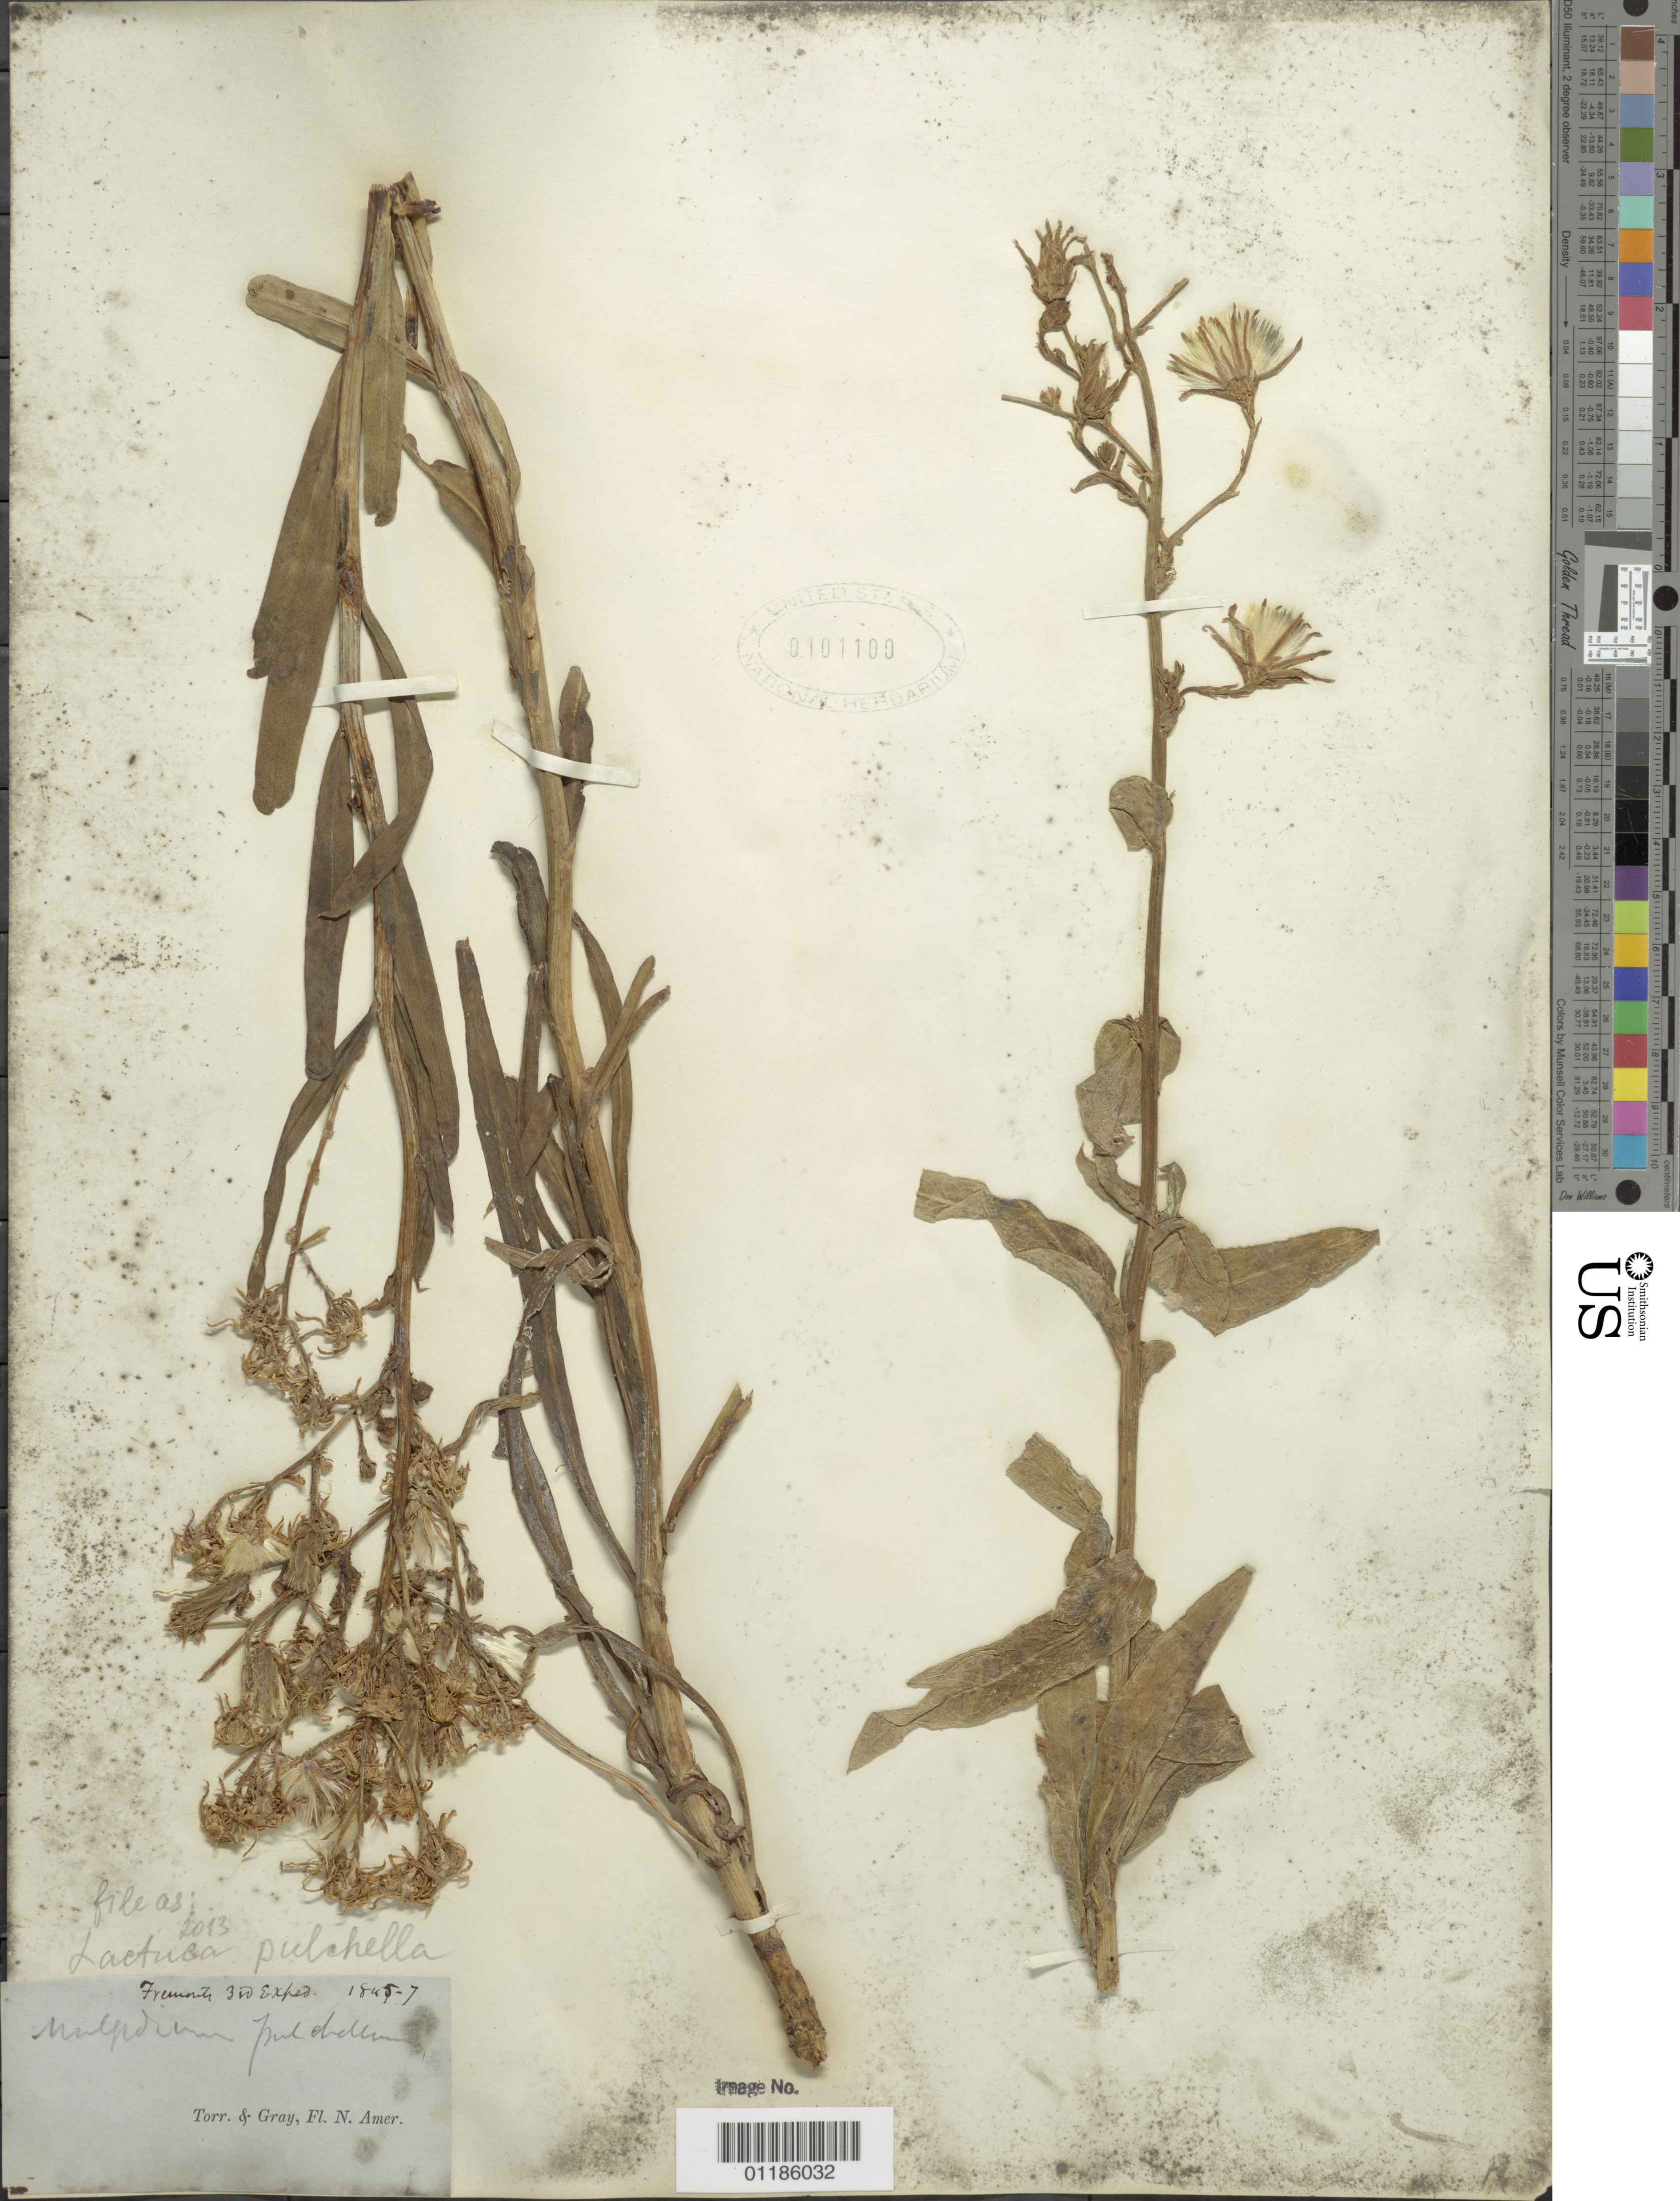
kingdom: Plantae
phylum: Tracheophyta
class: Magnoliopsida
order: Asterales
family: Asteraceae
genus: Lactuca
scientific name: Lactuca tatarica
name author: (L.) C.A. Mey.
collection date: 1845/1847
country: United States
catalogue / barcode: US 101100